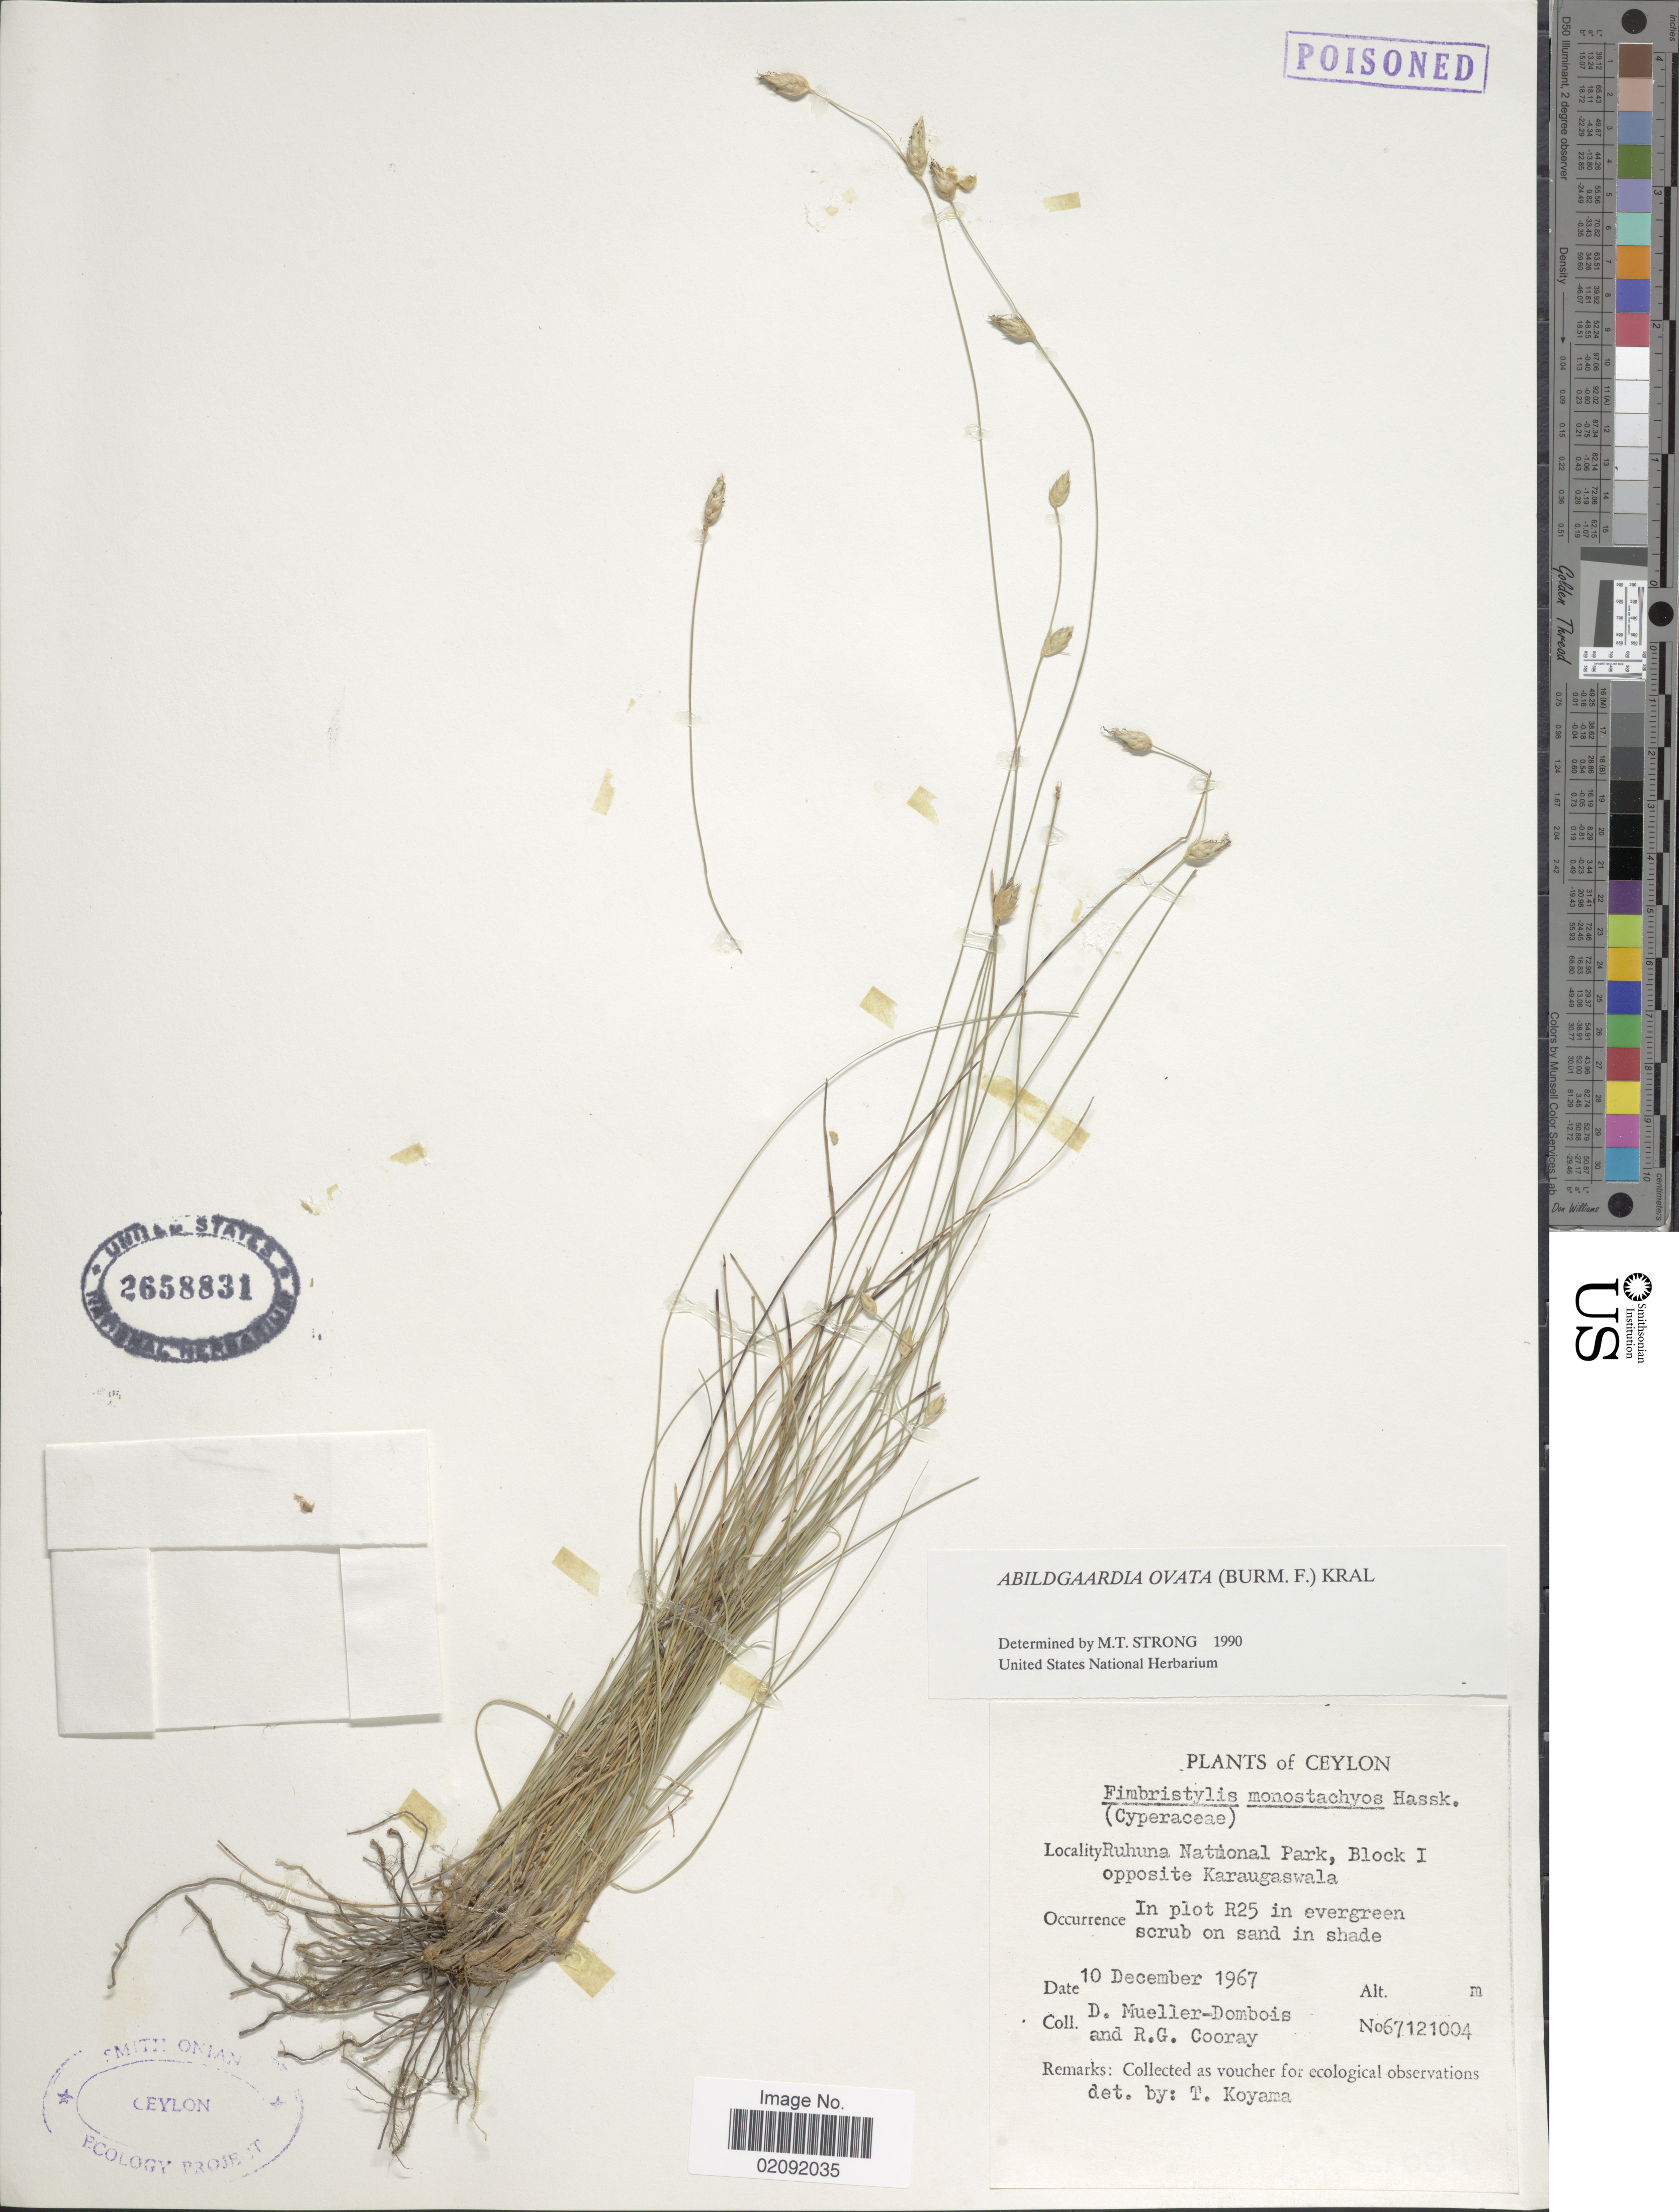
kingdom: Plantae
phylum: Tracheophyta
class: Liliopsida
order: Poales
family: Cyperaceae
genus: Abildgaardia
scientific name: Abildgaardia ovata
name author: (Burm. f.) Kral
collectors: D. Mueller-Dombois & R. Cooray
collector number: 67121004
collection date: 1967-12-10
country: Sri Lanka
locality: Ceylon, Ruhuna National Park, Block I, opposite Karaugaswala, in plot R25.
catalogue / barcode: US 2658831